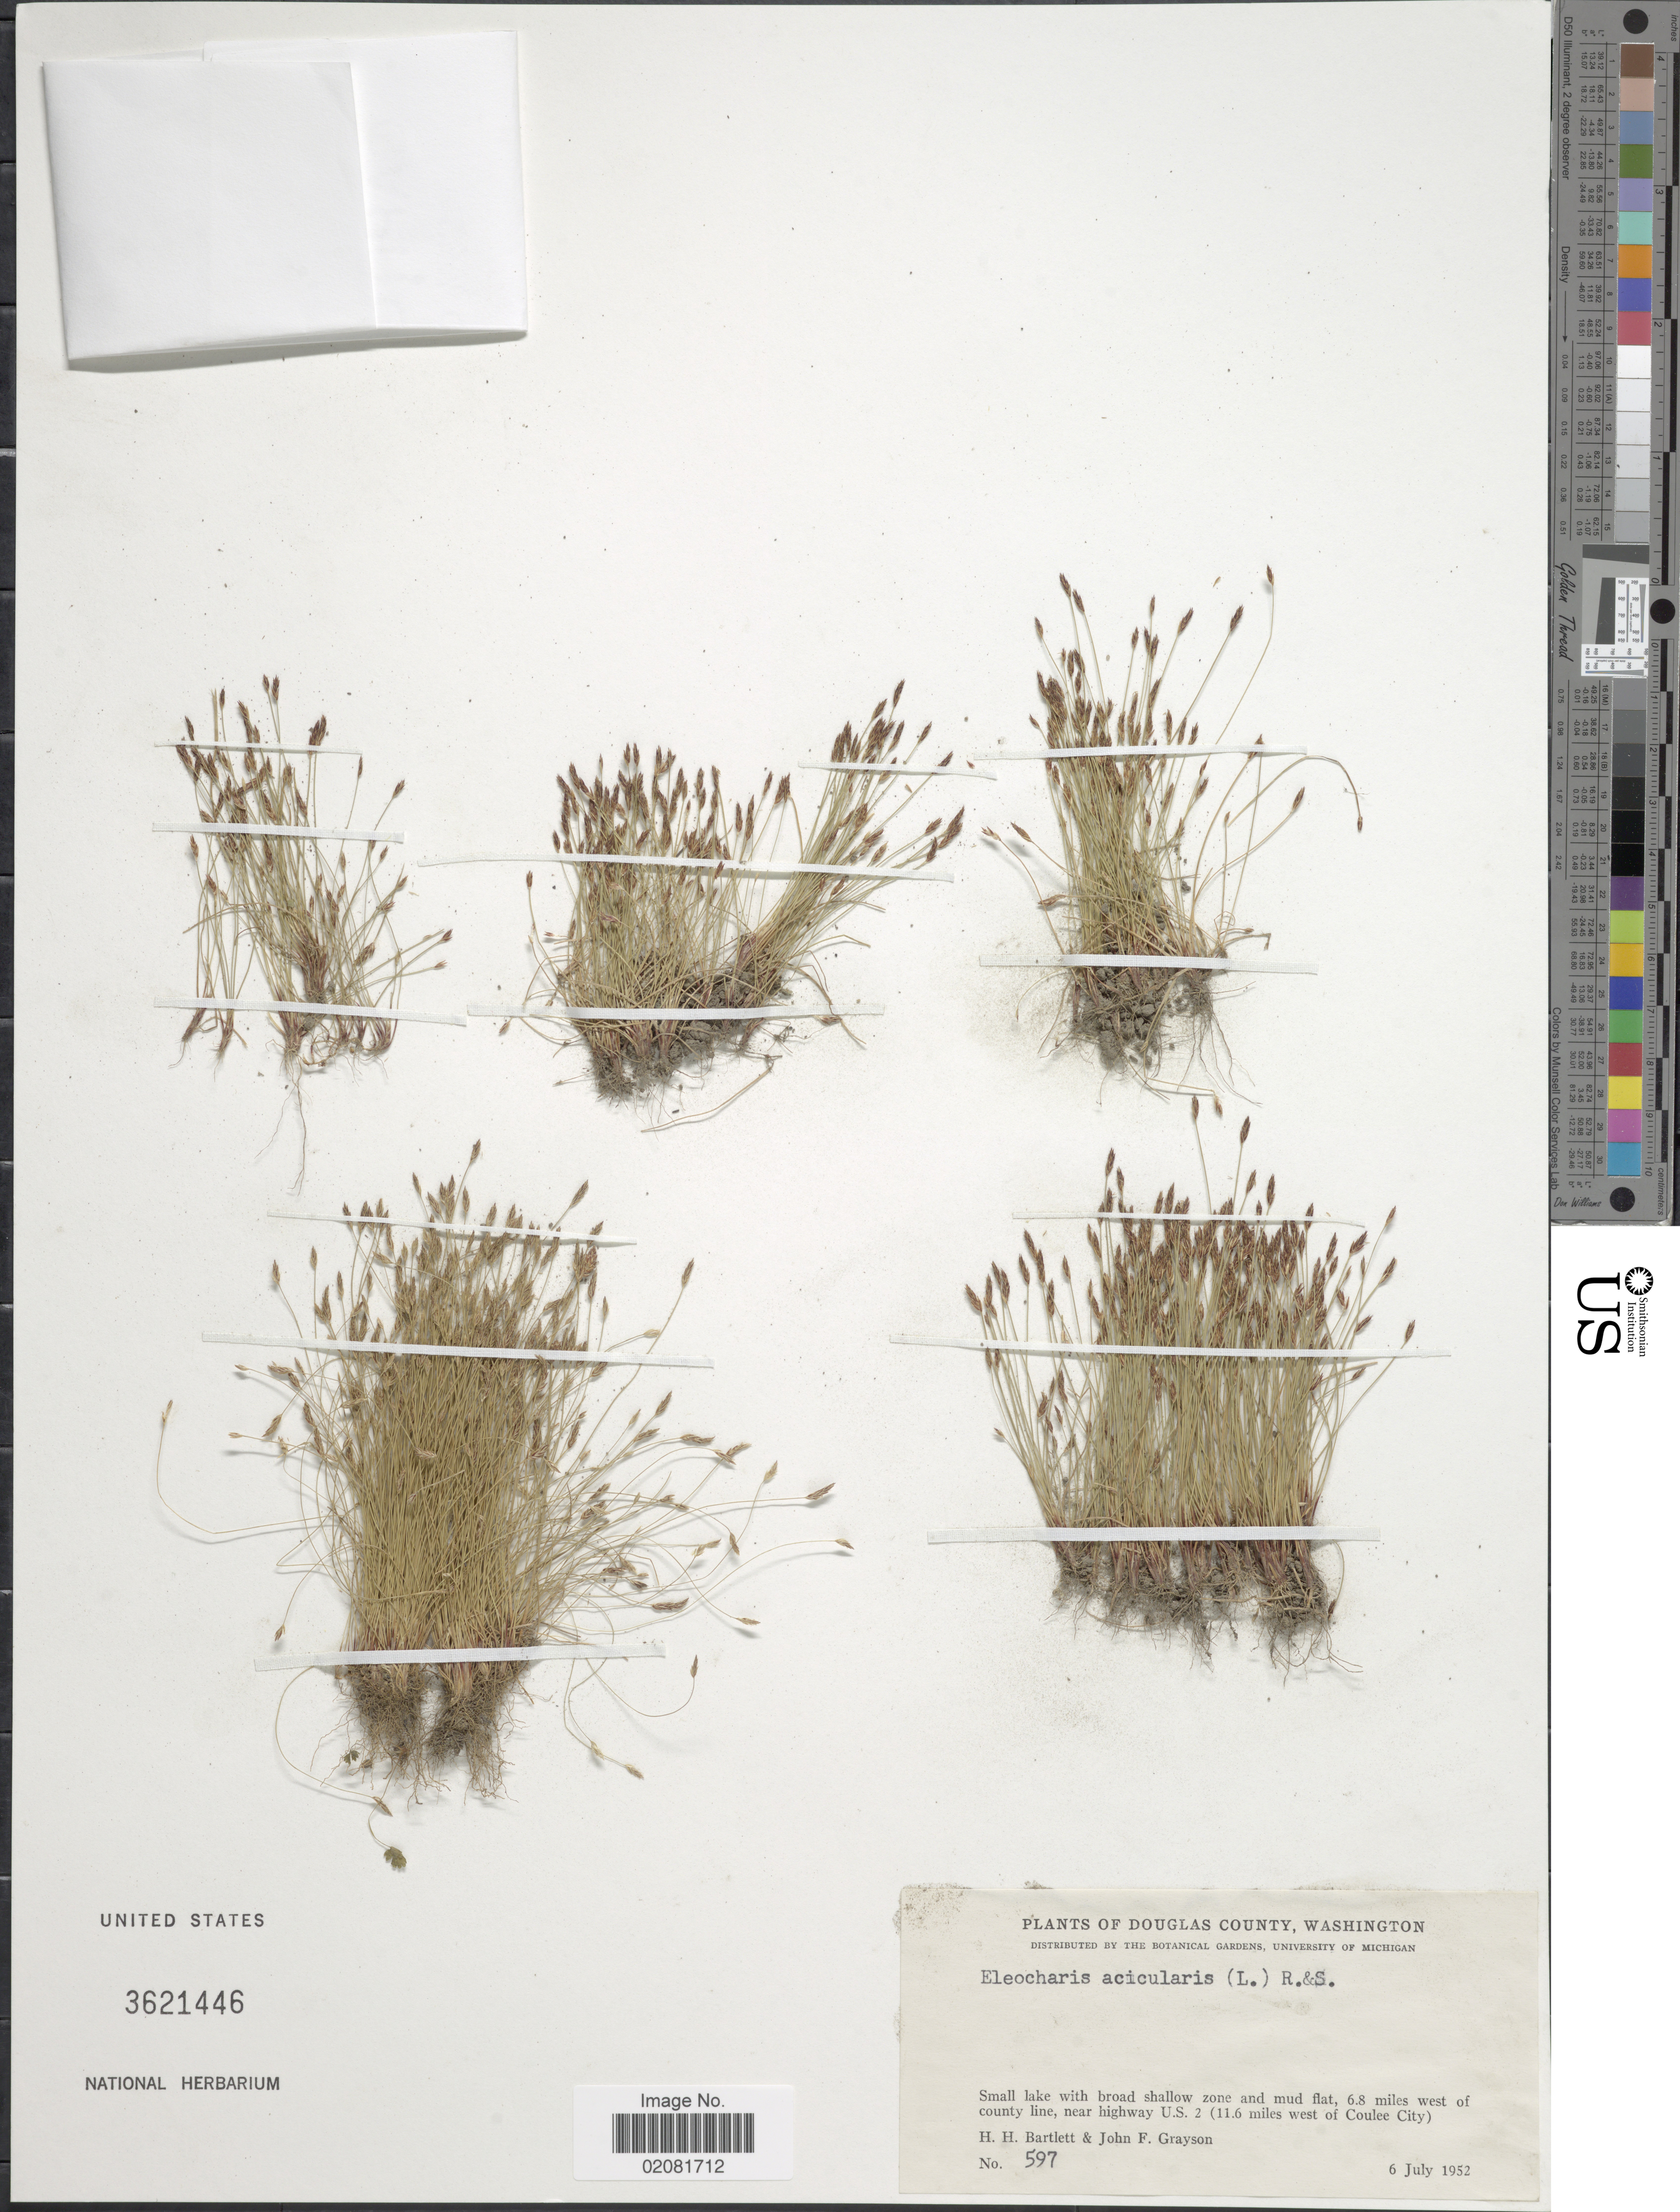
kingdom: Plantae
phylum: Tracheophyta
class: Liliopsida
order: Poales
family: Cyperaceae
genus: Eleocharis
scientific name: Eleocharis acicularis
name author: (L.) Roem. & Schult.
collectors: H. H. Bartlett & J. Grayson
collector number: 597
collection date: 1952-07-06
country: United States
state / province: Washington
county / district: Douglas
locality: Douglas County. Small lake with broad shallow zone and mud flat, 6.8 miles west of county line, near highway U.S. 2 (11.6 miles west of Coulee City)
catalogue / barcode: US 3621446